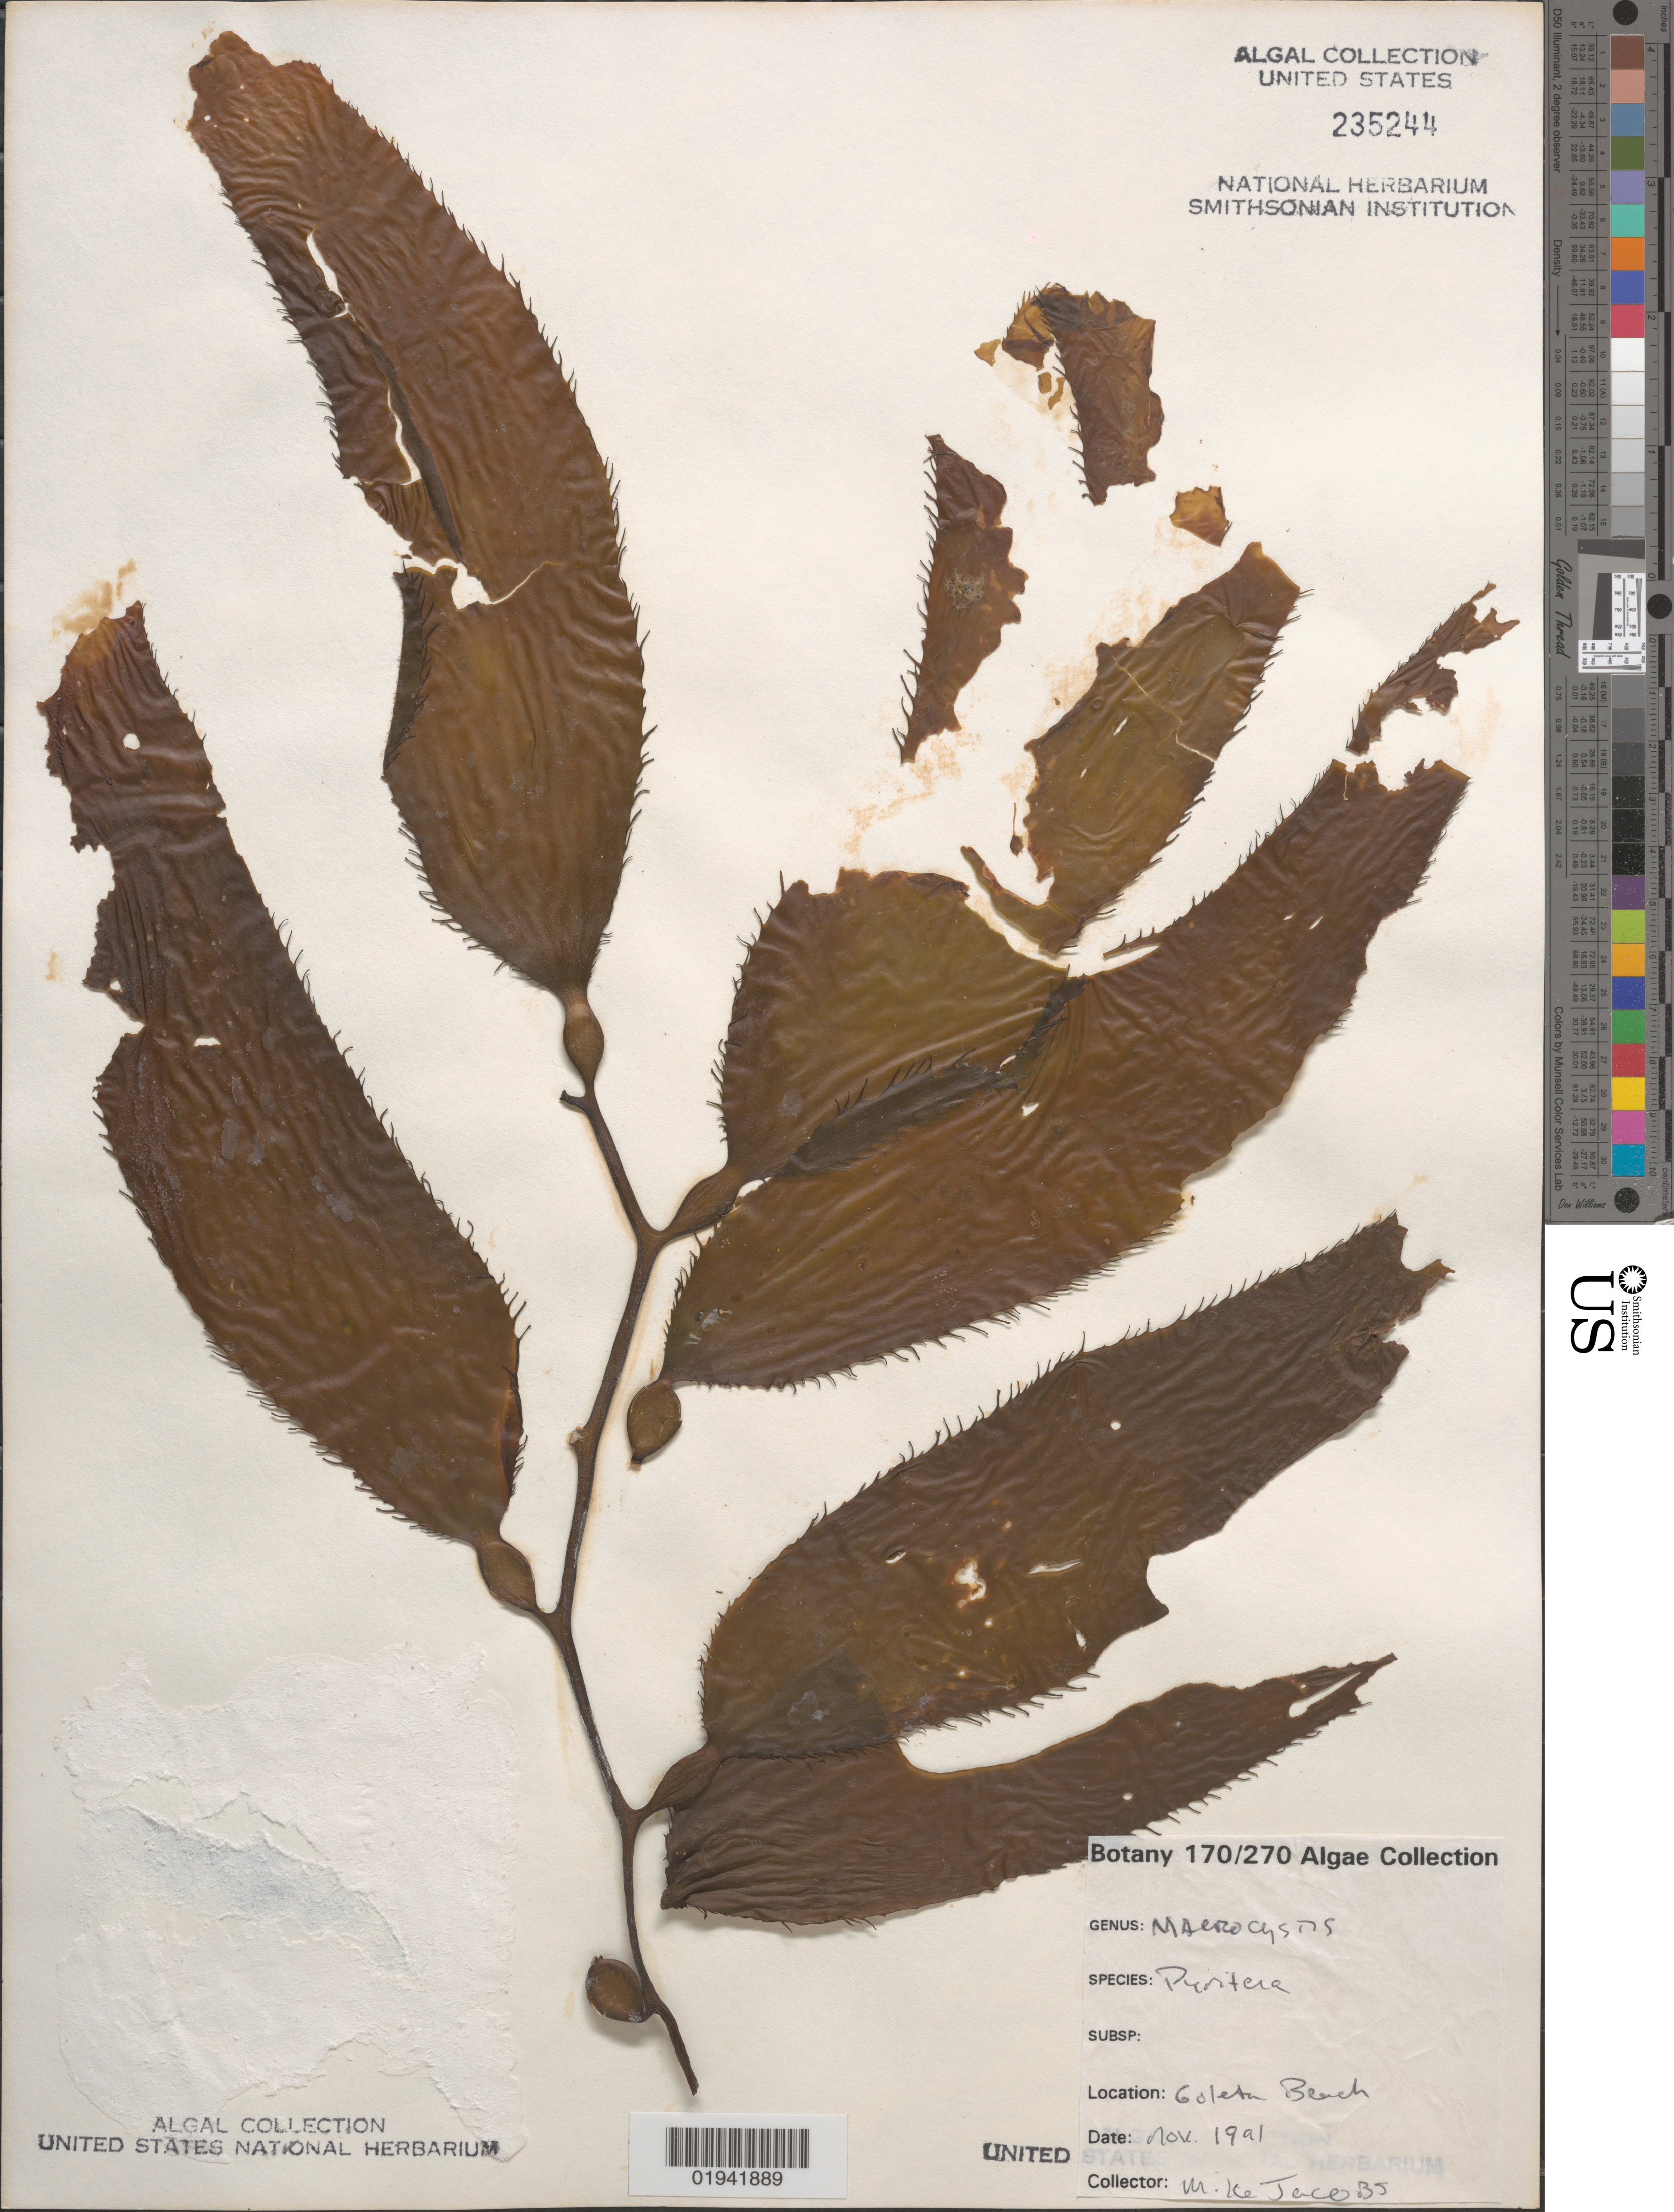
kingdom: Chromista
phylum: Ochrophyta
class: Phaeophyceae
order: Laminariales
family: Laminariaceae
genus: Macrocystis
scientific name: Macrocystis pyrifera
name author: (L.) C. Agardh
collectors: M. Jacobs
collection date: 1991-11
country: United States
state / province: California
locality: Goleta Beach.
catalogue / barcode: US 235244